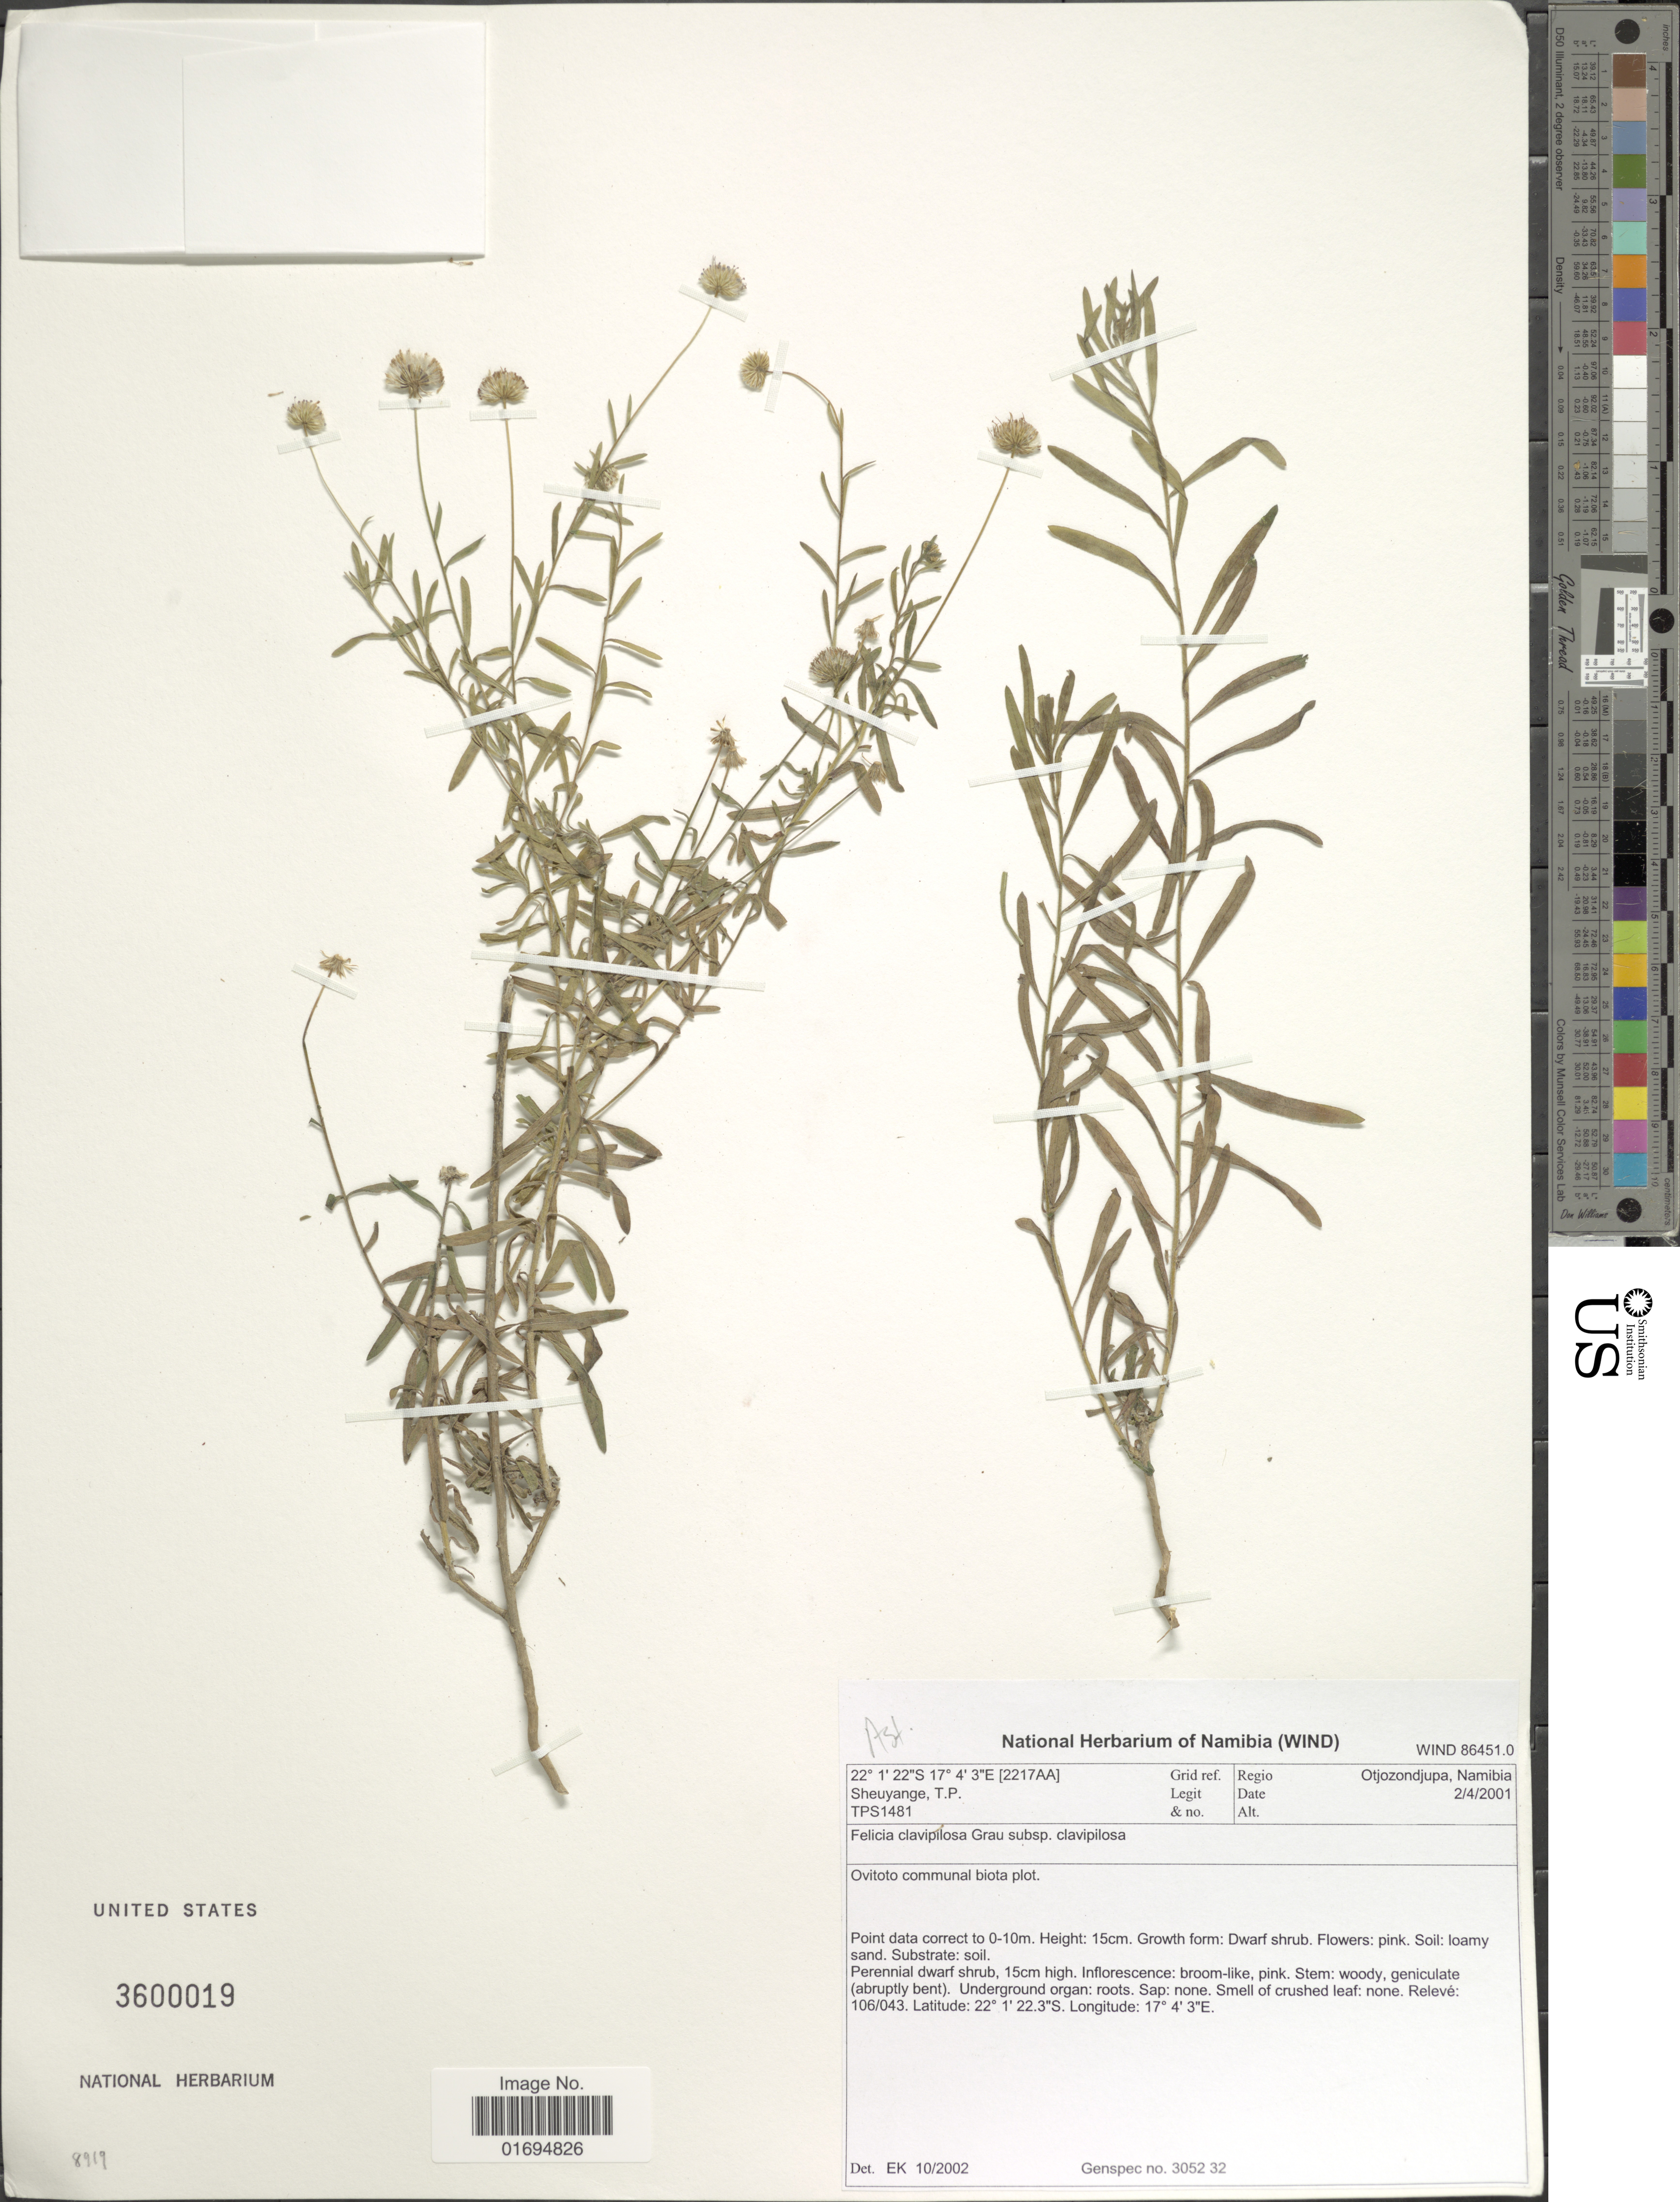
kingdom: Plantae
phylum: Tracheophyta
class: Magnoliopsida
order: Asterales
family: Asteraceae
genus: Felicia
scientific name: Felicia clavipilosa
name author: Grau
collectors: T. Sheuyange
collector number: TPS1481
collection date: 2001-04-02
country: Namibia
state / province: Otjozondjupa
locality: Ovitoto communal biota plot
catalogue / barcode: US 3600019